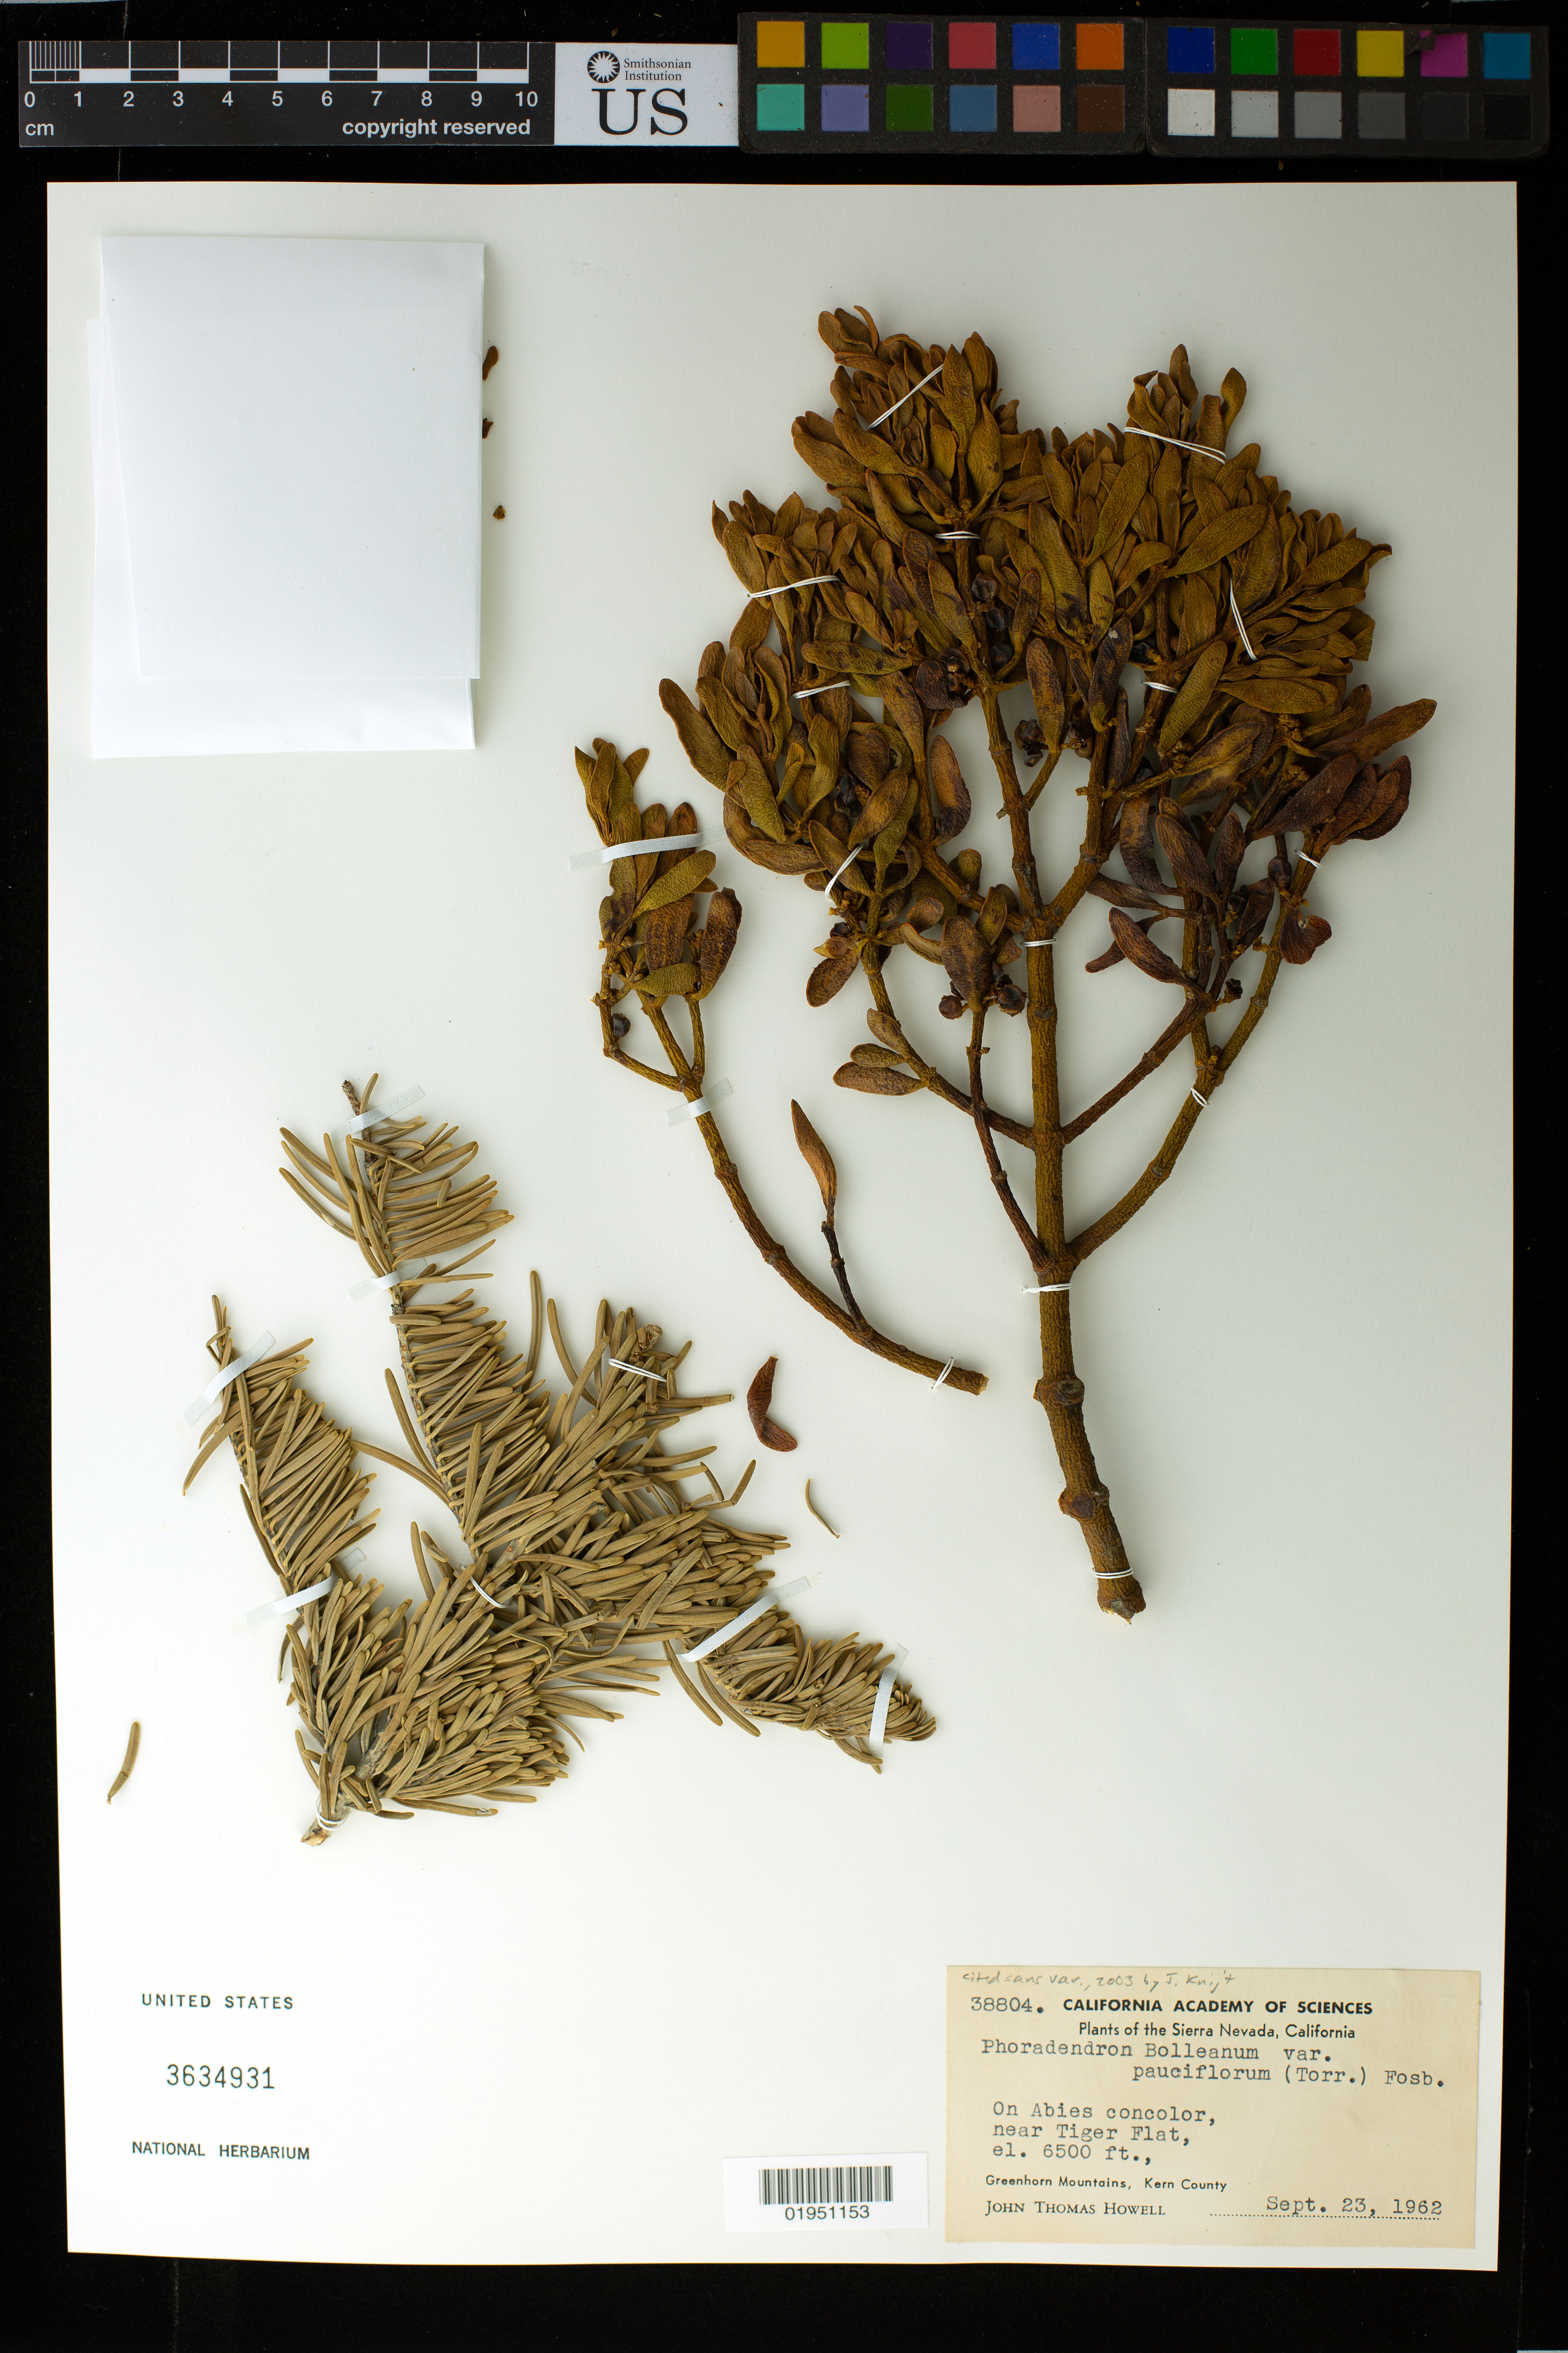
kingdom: Plantae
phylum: Tracheophyta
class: Magnoliopsida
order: Santalales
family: Viscaceae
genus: Phoradendron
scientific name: Phoradendron bolleanum var. pauciflorum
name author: (Torr.) Fosberg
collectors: J. T. Howell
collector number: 38804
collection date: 1962-09-23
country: United States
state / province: California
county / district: Kern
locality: Greenhorn Mountains, near Tiger Flat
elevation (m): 1981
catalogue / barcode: US 3634931